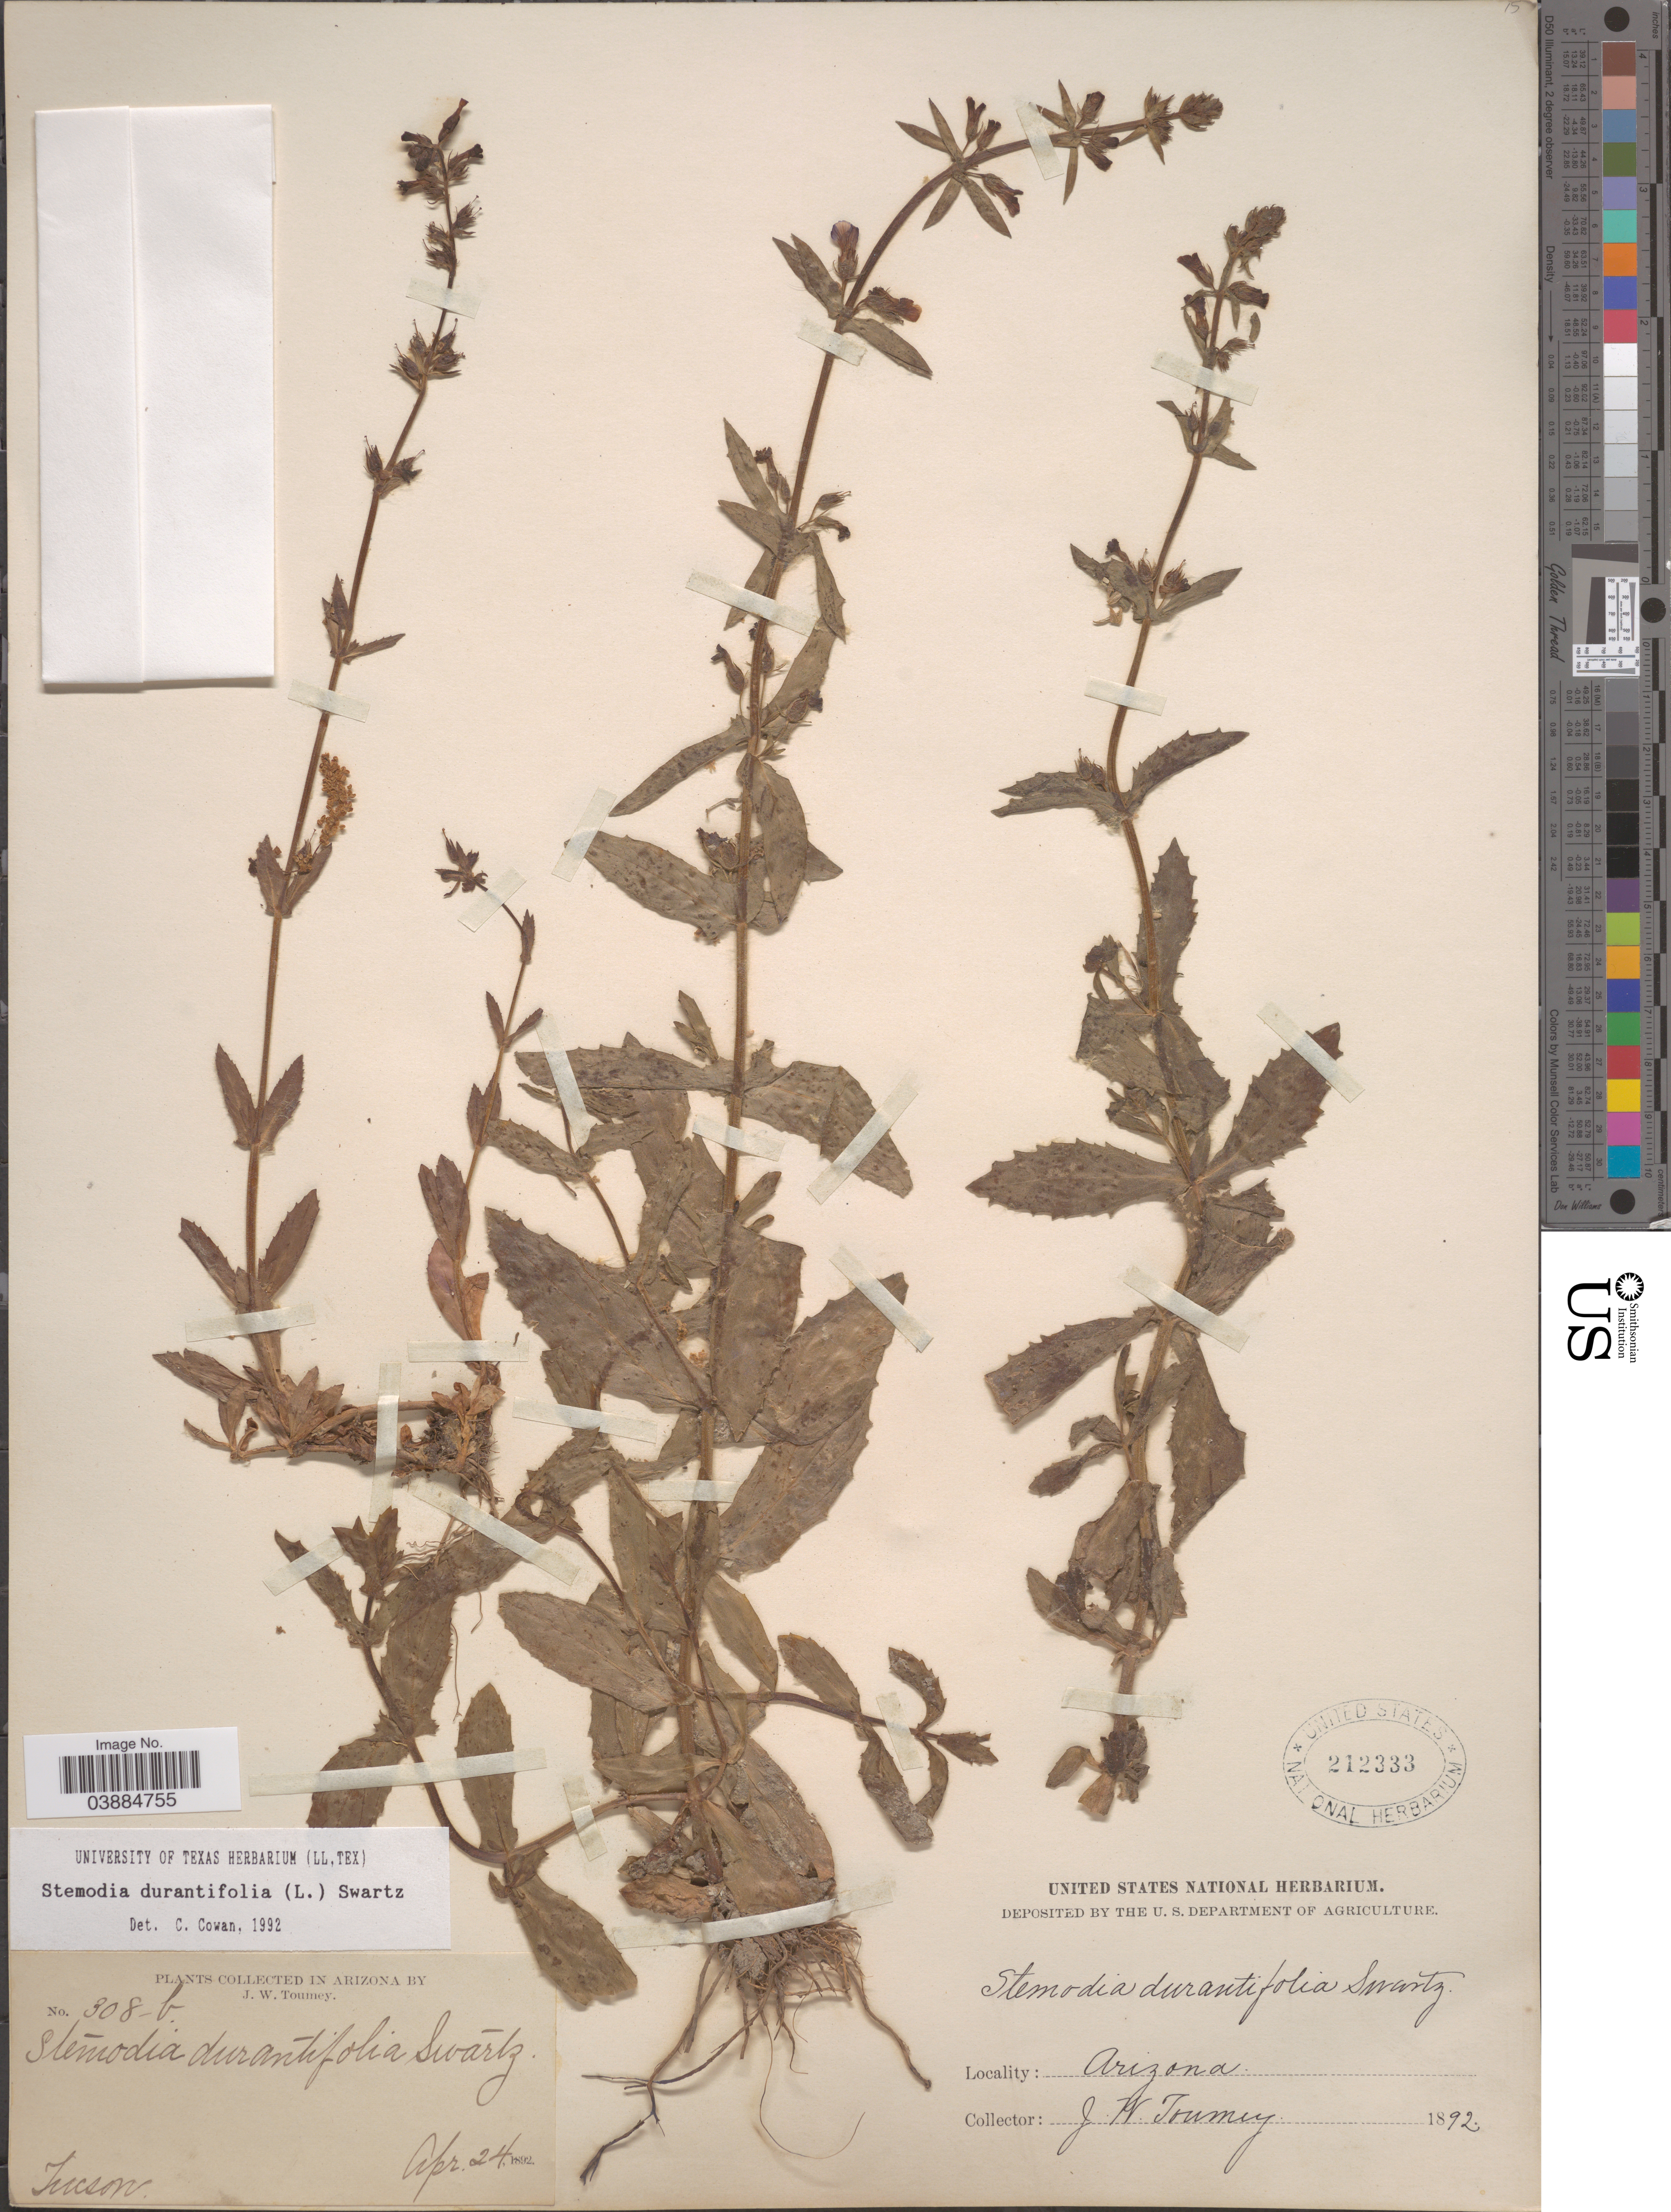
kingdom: Plantae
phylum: Tracheophyta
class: Magnoliopsida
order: Lamiales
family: Plantaginaceae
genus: Stemodia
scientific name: Stemodia durantifolia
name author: (L.) Sw.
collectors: J. Tourney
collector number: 308b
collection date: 1892-04-24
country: United States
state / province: Arizona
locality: Tucson.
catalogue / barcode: US 212333